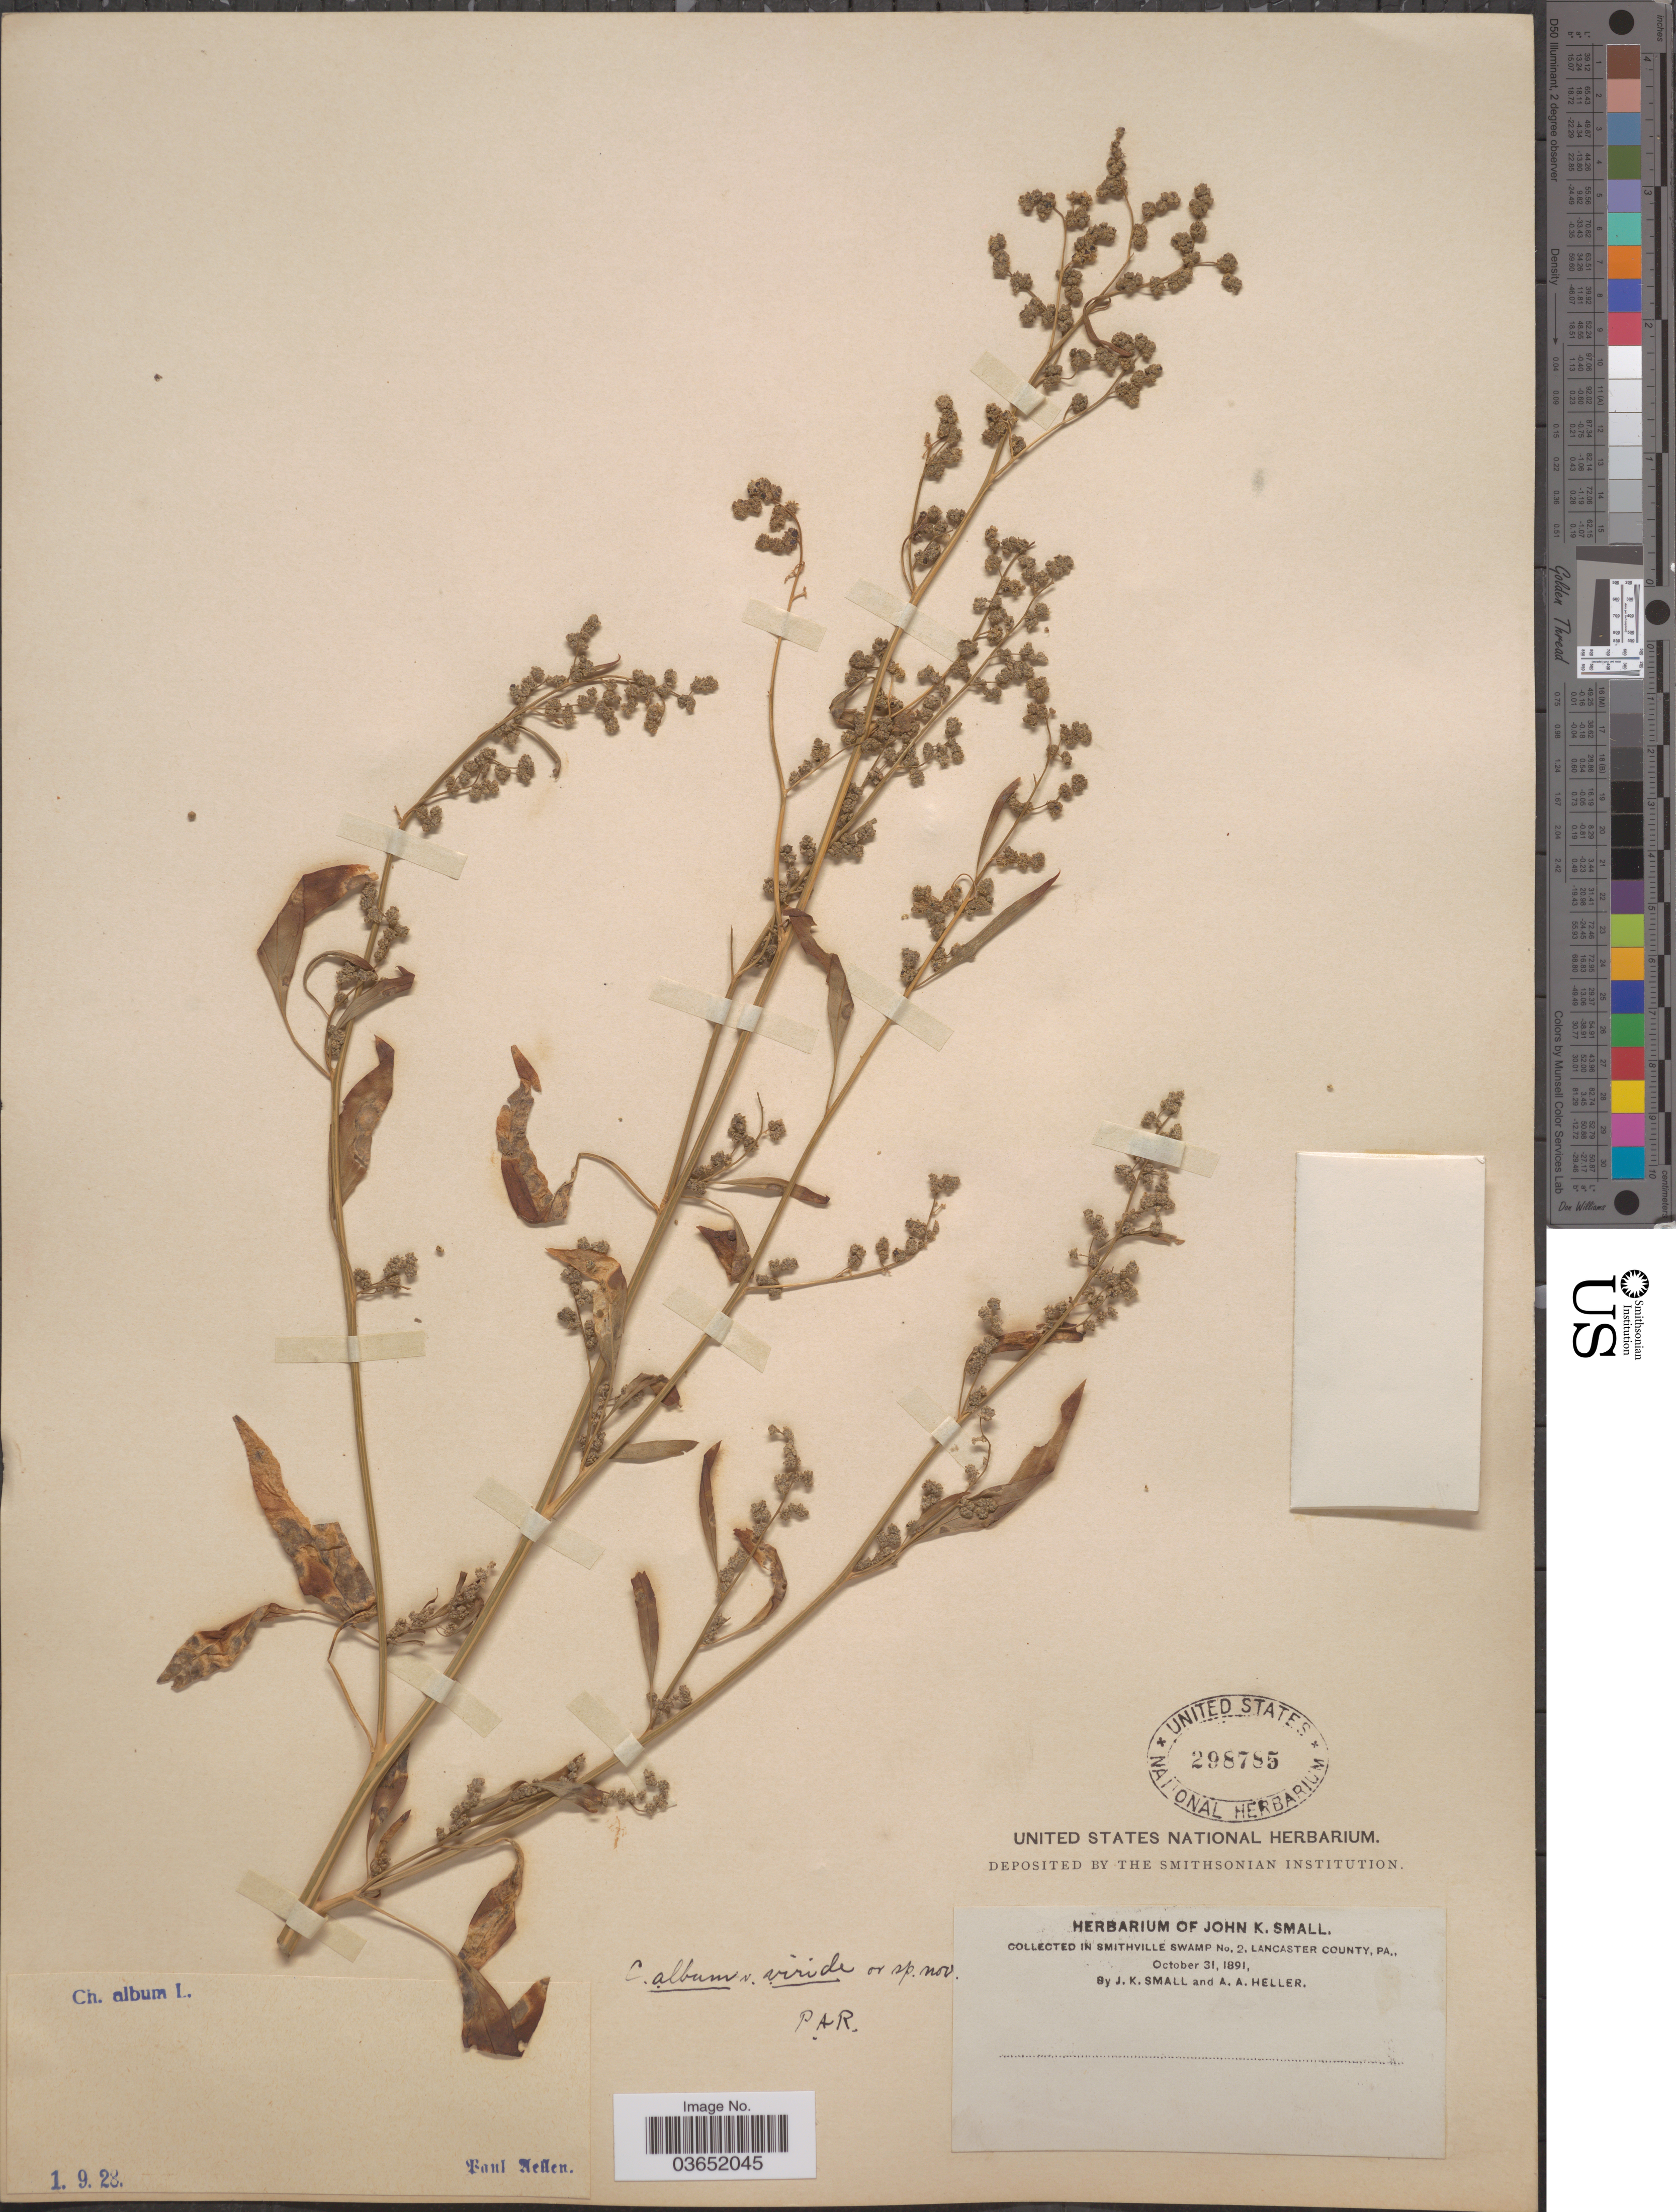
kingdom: Plantae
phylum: Tracheophyta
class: Magnoliopsida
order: Caryophyllales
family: Amaranthaceae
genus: Chenopodium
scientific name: Chenopodium album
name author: L.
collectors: J. K. Small & A. A. Heller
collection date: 1891-10-31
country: United States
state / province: Pennsylvania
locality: In Smithville Swamp No. 2, Lancaster County.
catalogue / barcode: US 298785